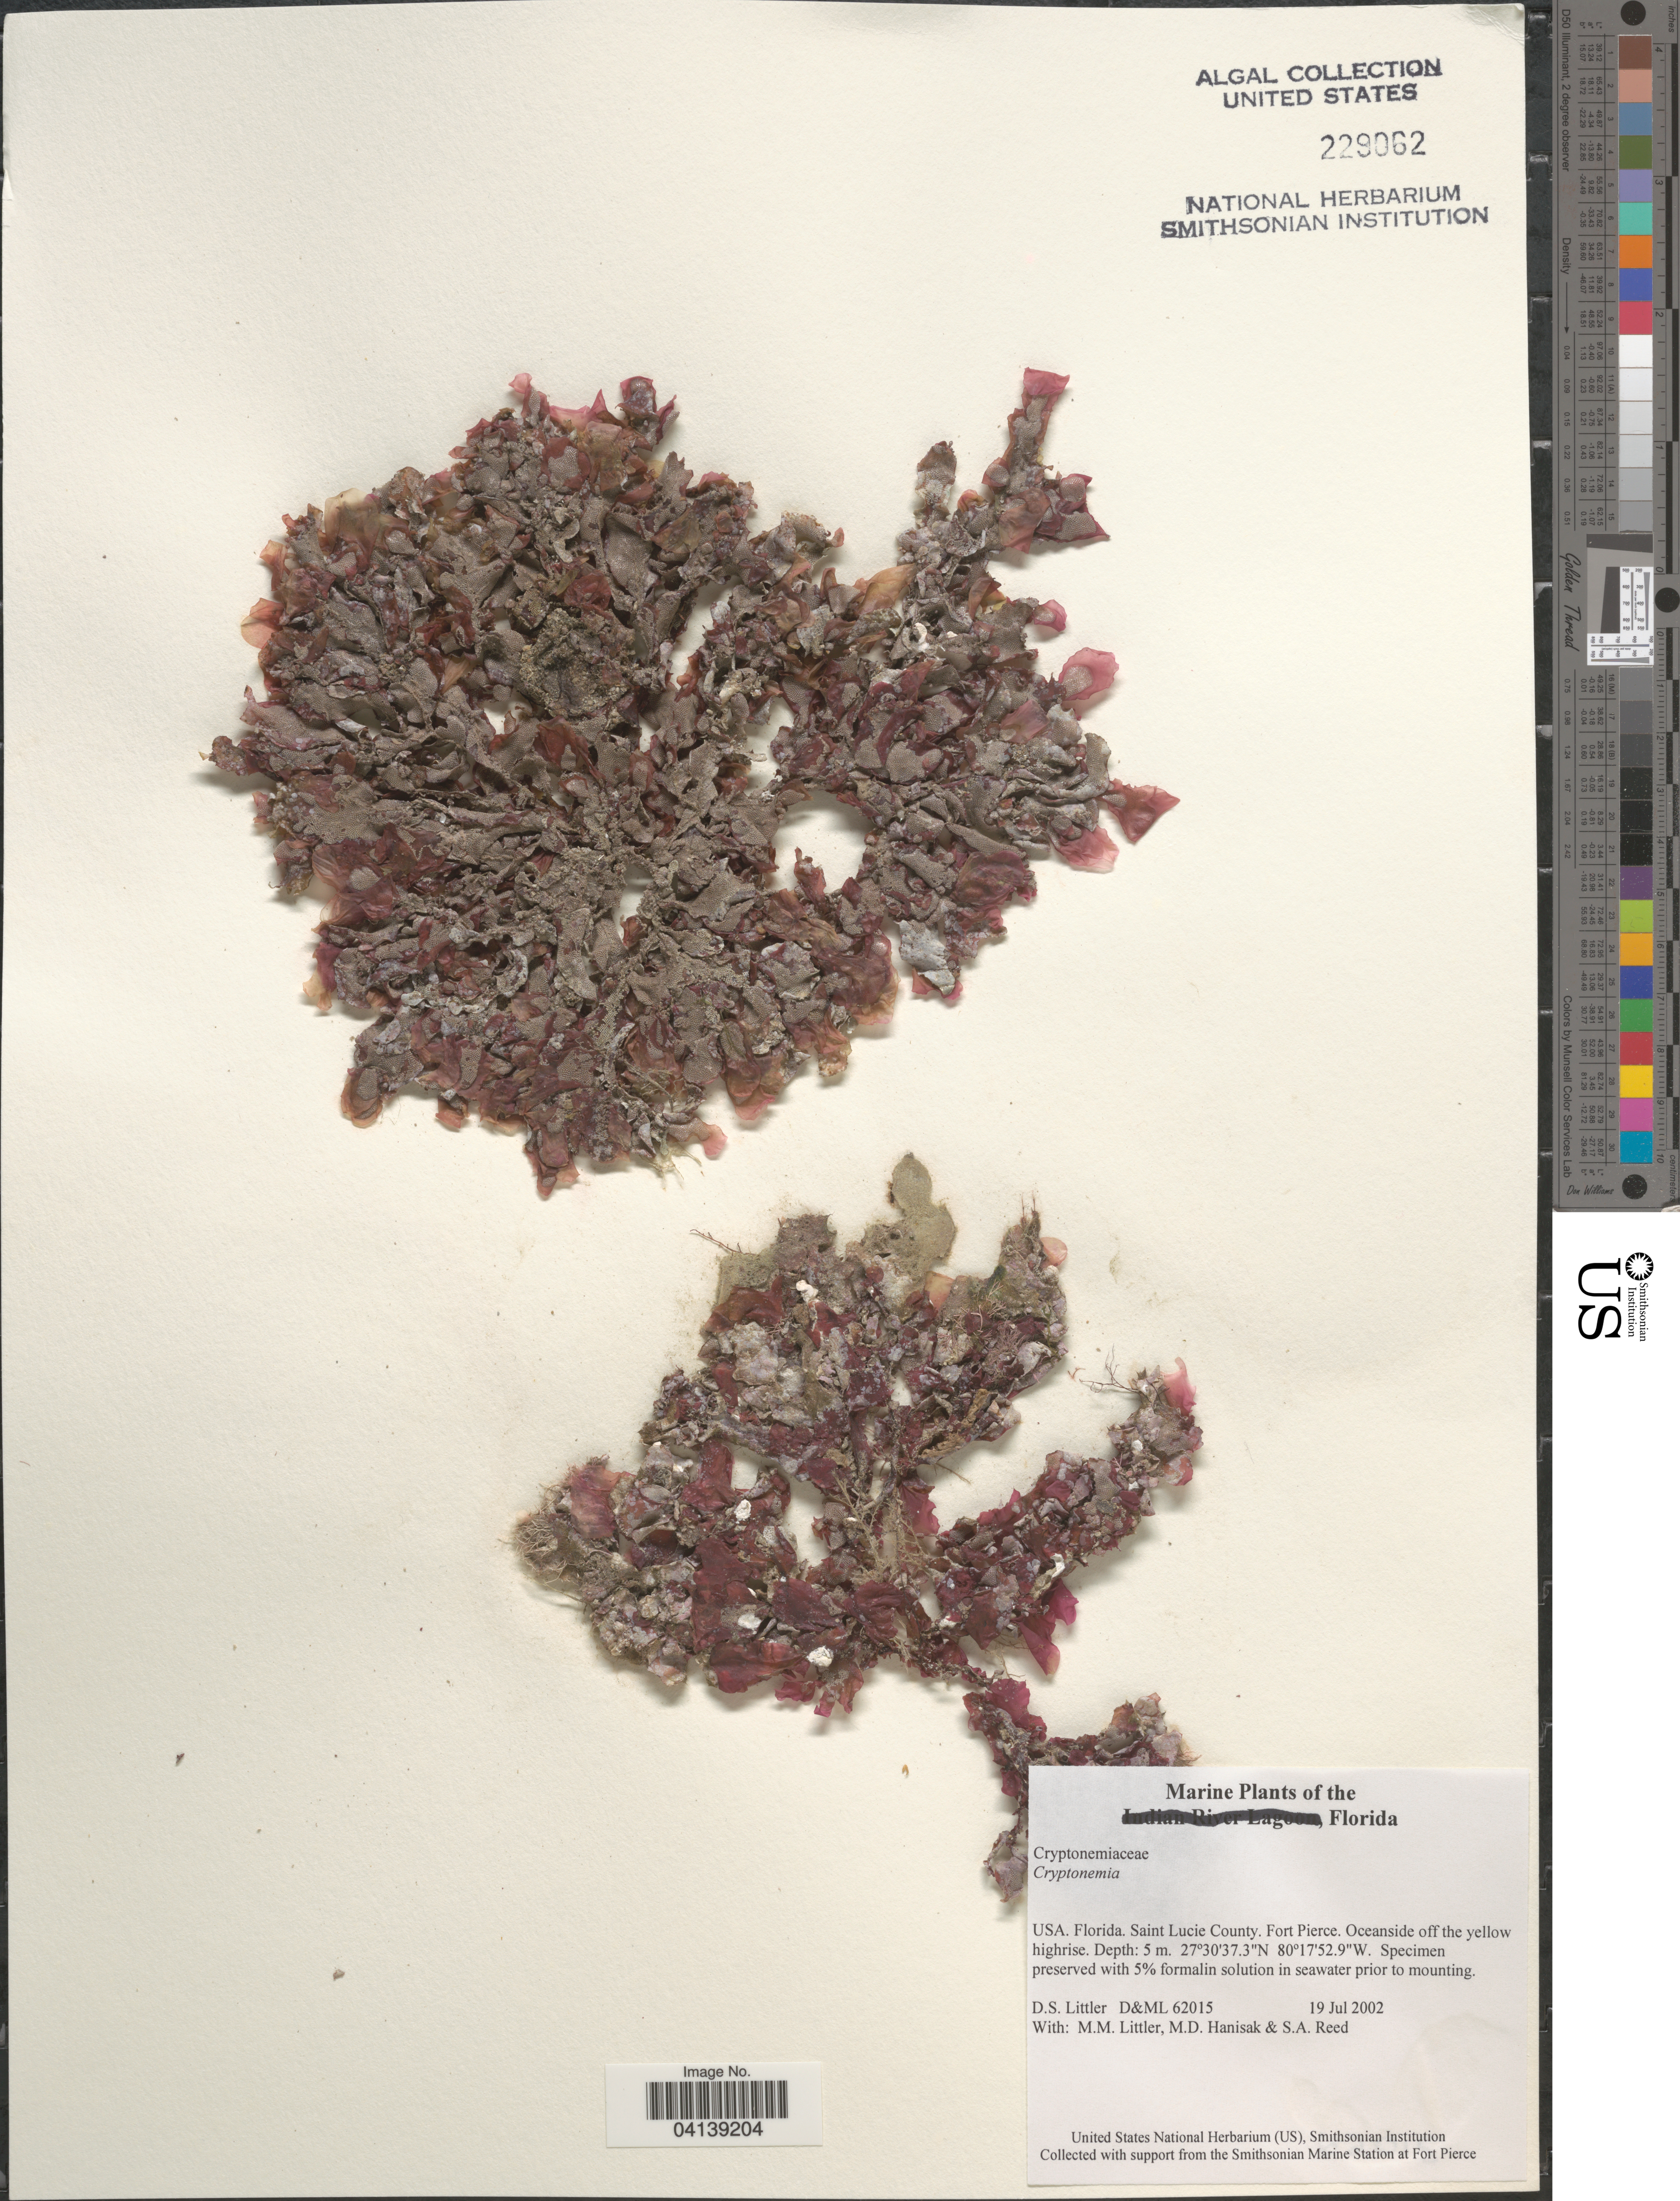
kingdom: Plantae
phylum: Rhodophyta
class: Florideophyceae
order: Halymeniales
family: Halymeniaceae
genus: Cryptonemia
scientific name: Cryptonemia sp.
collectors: D. S. Littler, M. Hanisak & S. Reed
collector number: D&ML62015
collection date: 2002-07-19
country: United States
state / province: Florida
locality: Saint Lucie County. Fort Pierce. Oceanside off the yellow highrise.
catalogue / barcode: US 229062